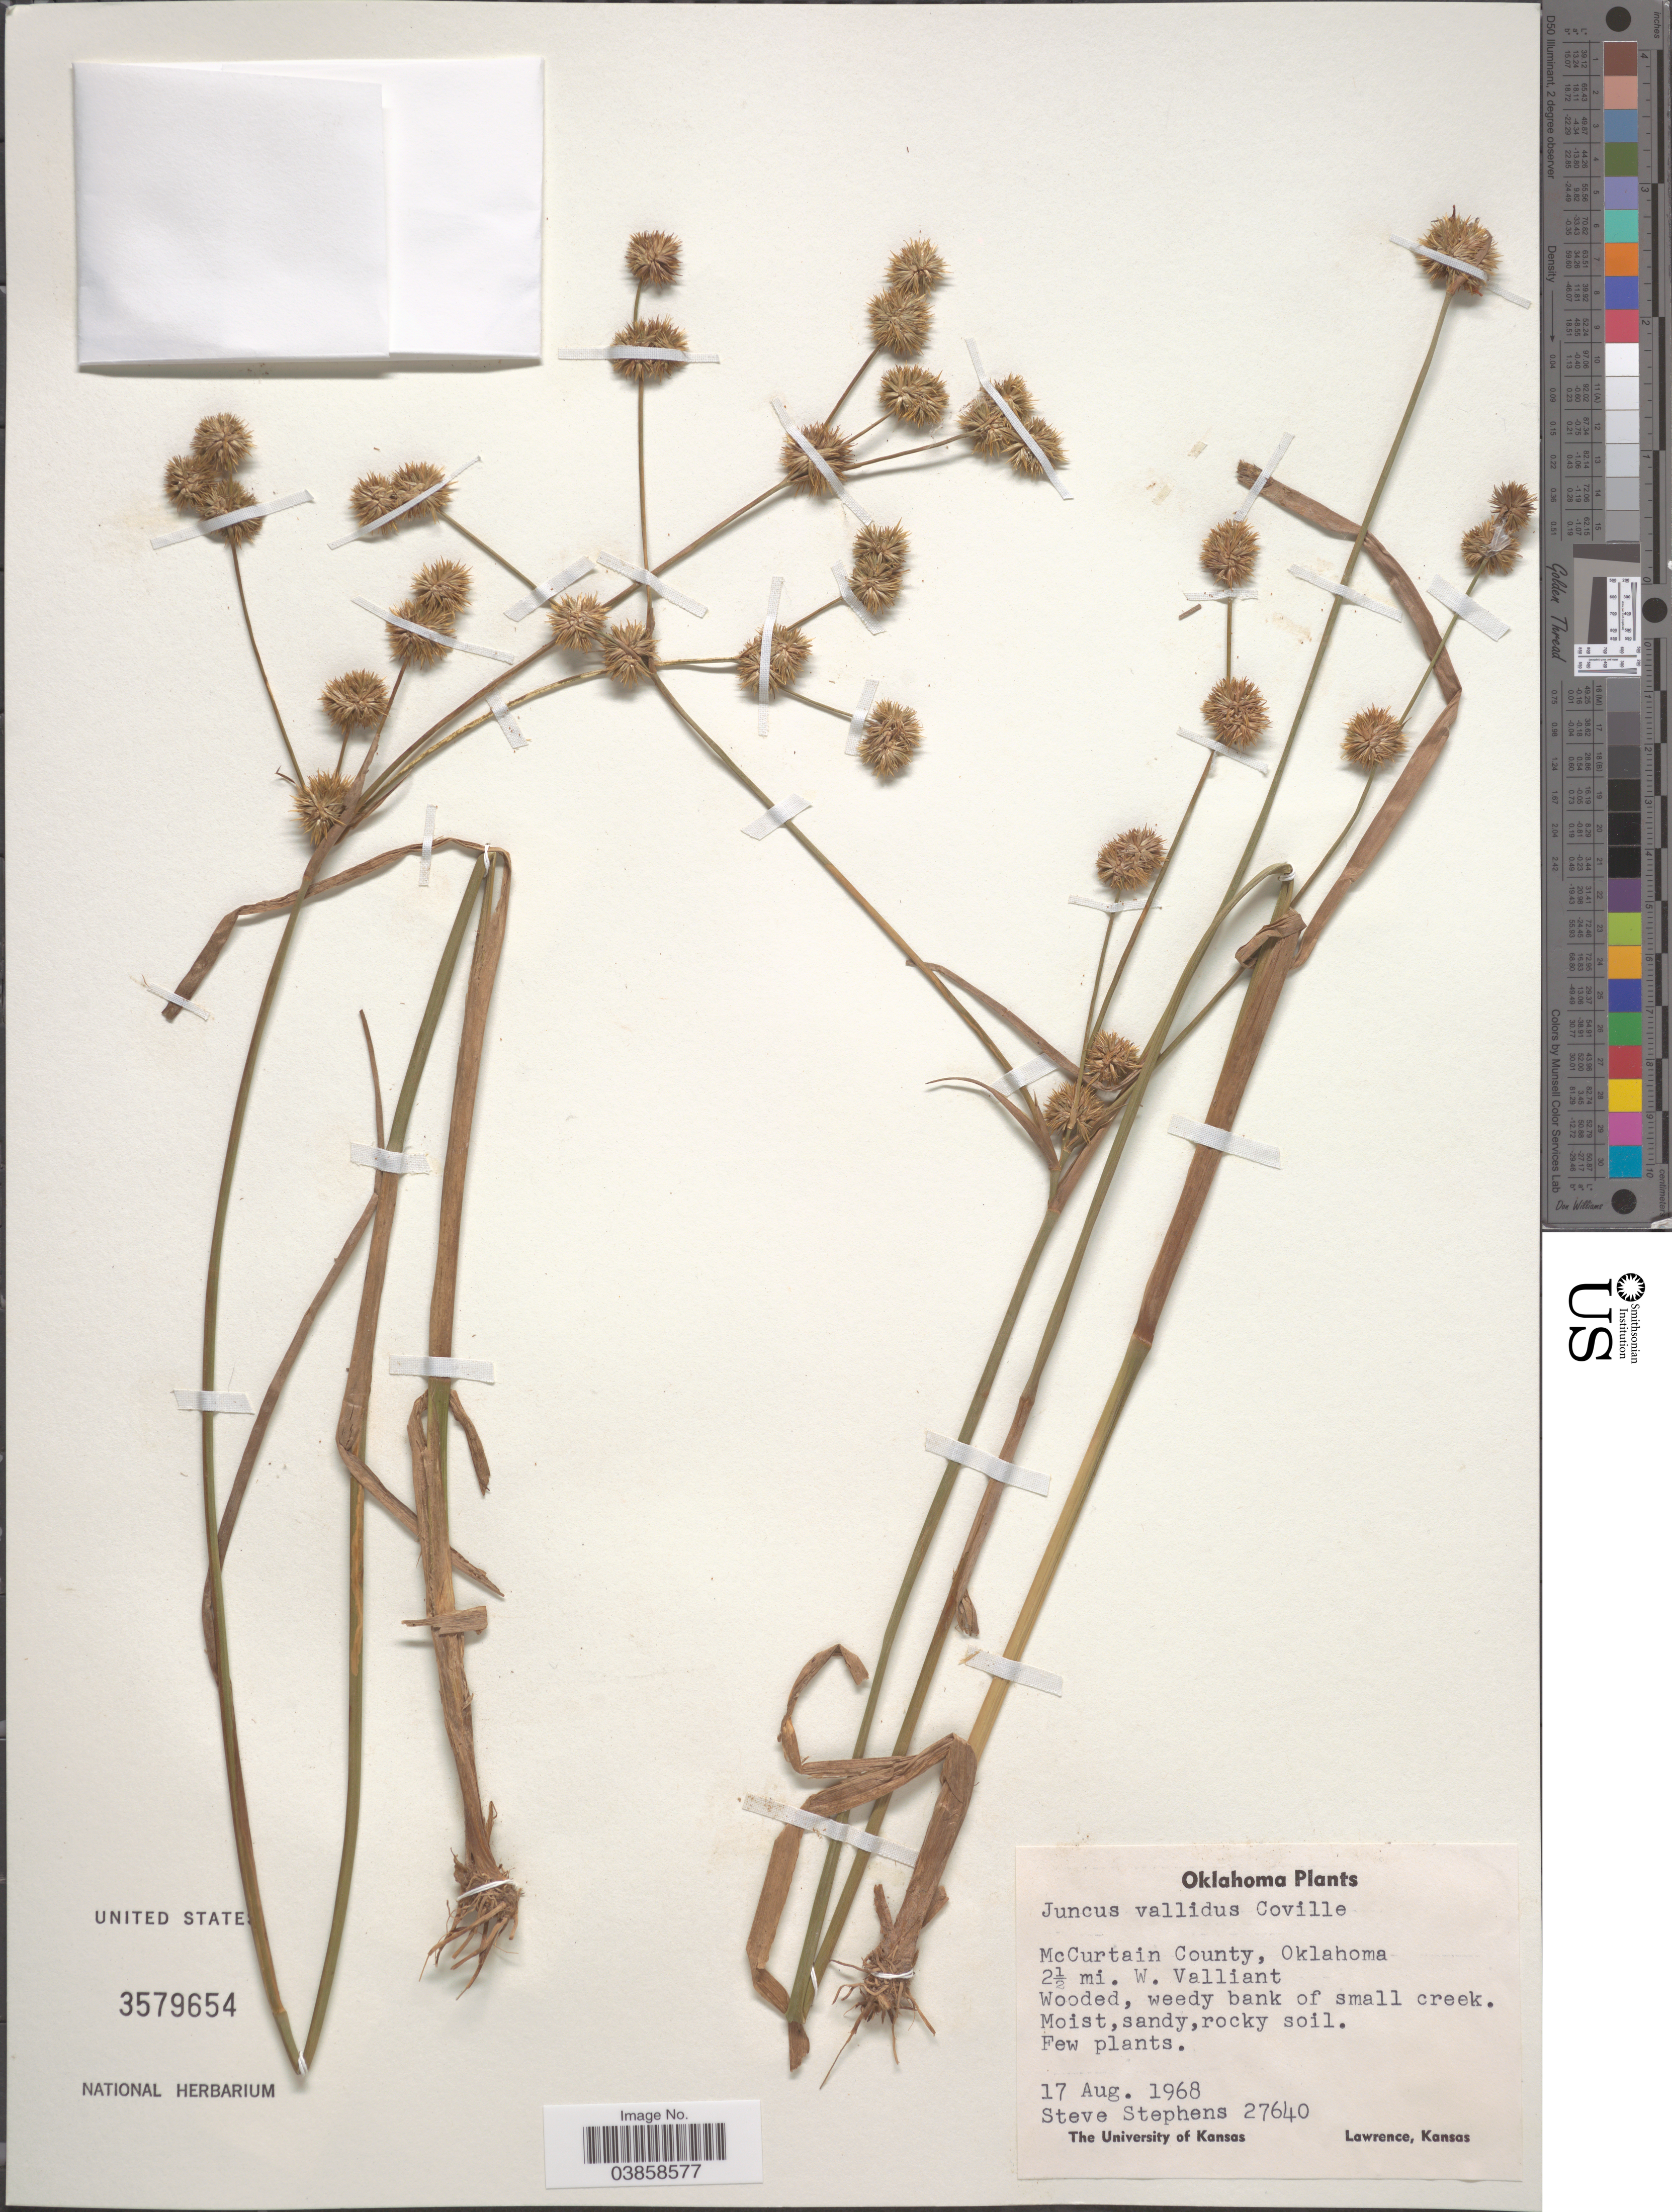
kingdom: Plantae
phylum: Tracheophyta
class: Liliopsida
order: Poales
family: Juncaceae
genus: Juncus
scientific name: Juncus validus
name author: Coville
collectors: S. Stephens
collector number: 27640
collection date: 1968-08-17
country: United States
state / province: Oklahoma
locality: McCurtain County. 2½ mi. W. Valliant.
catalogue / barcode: US 3579654